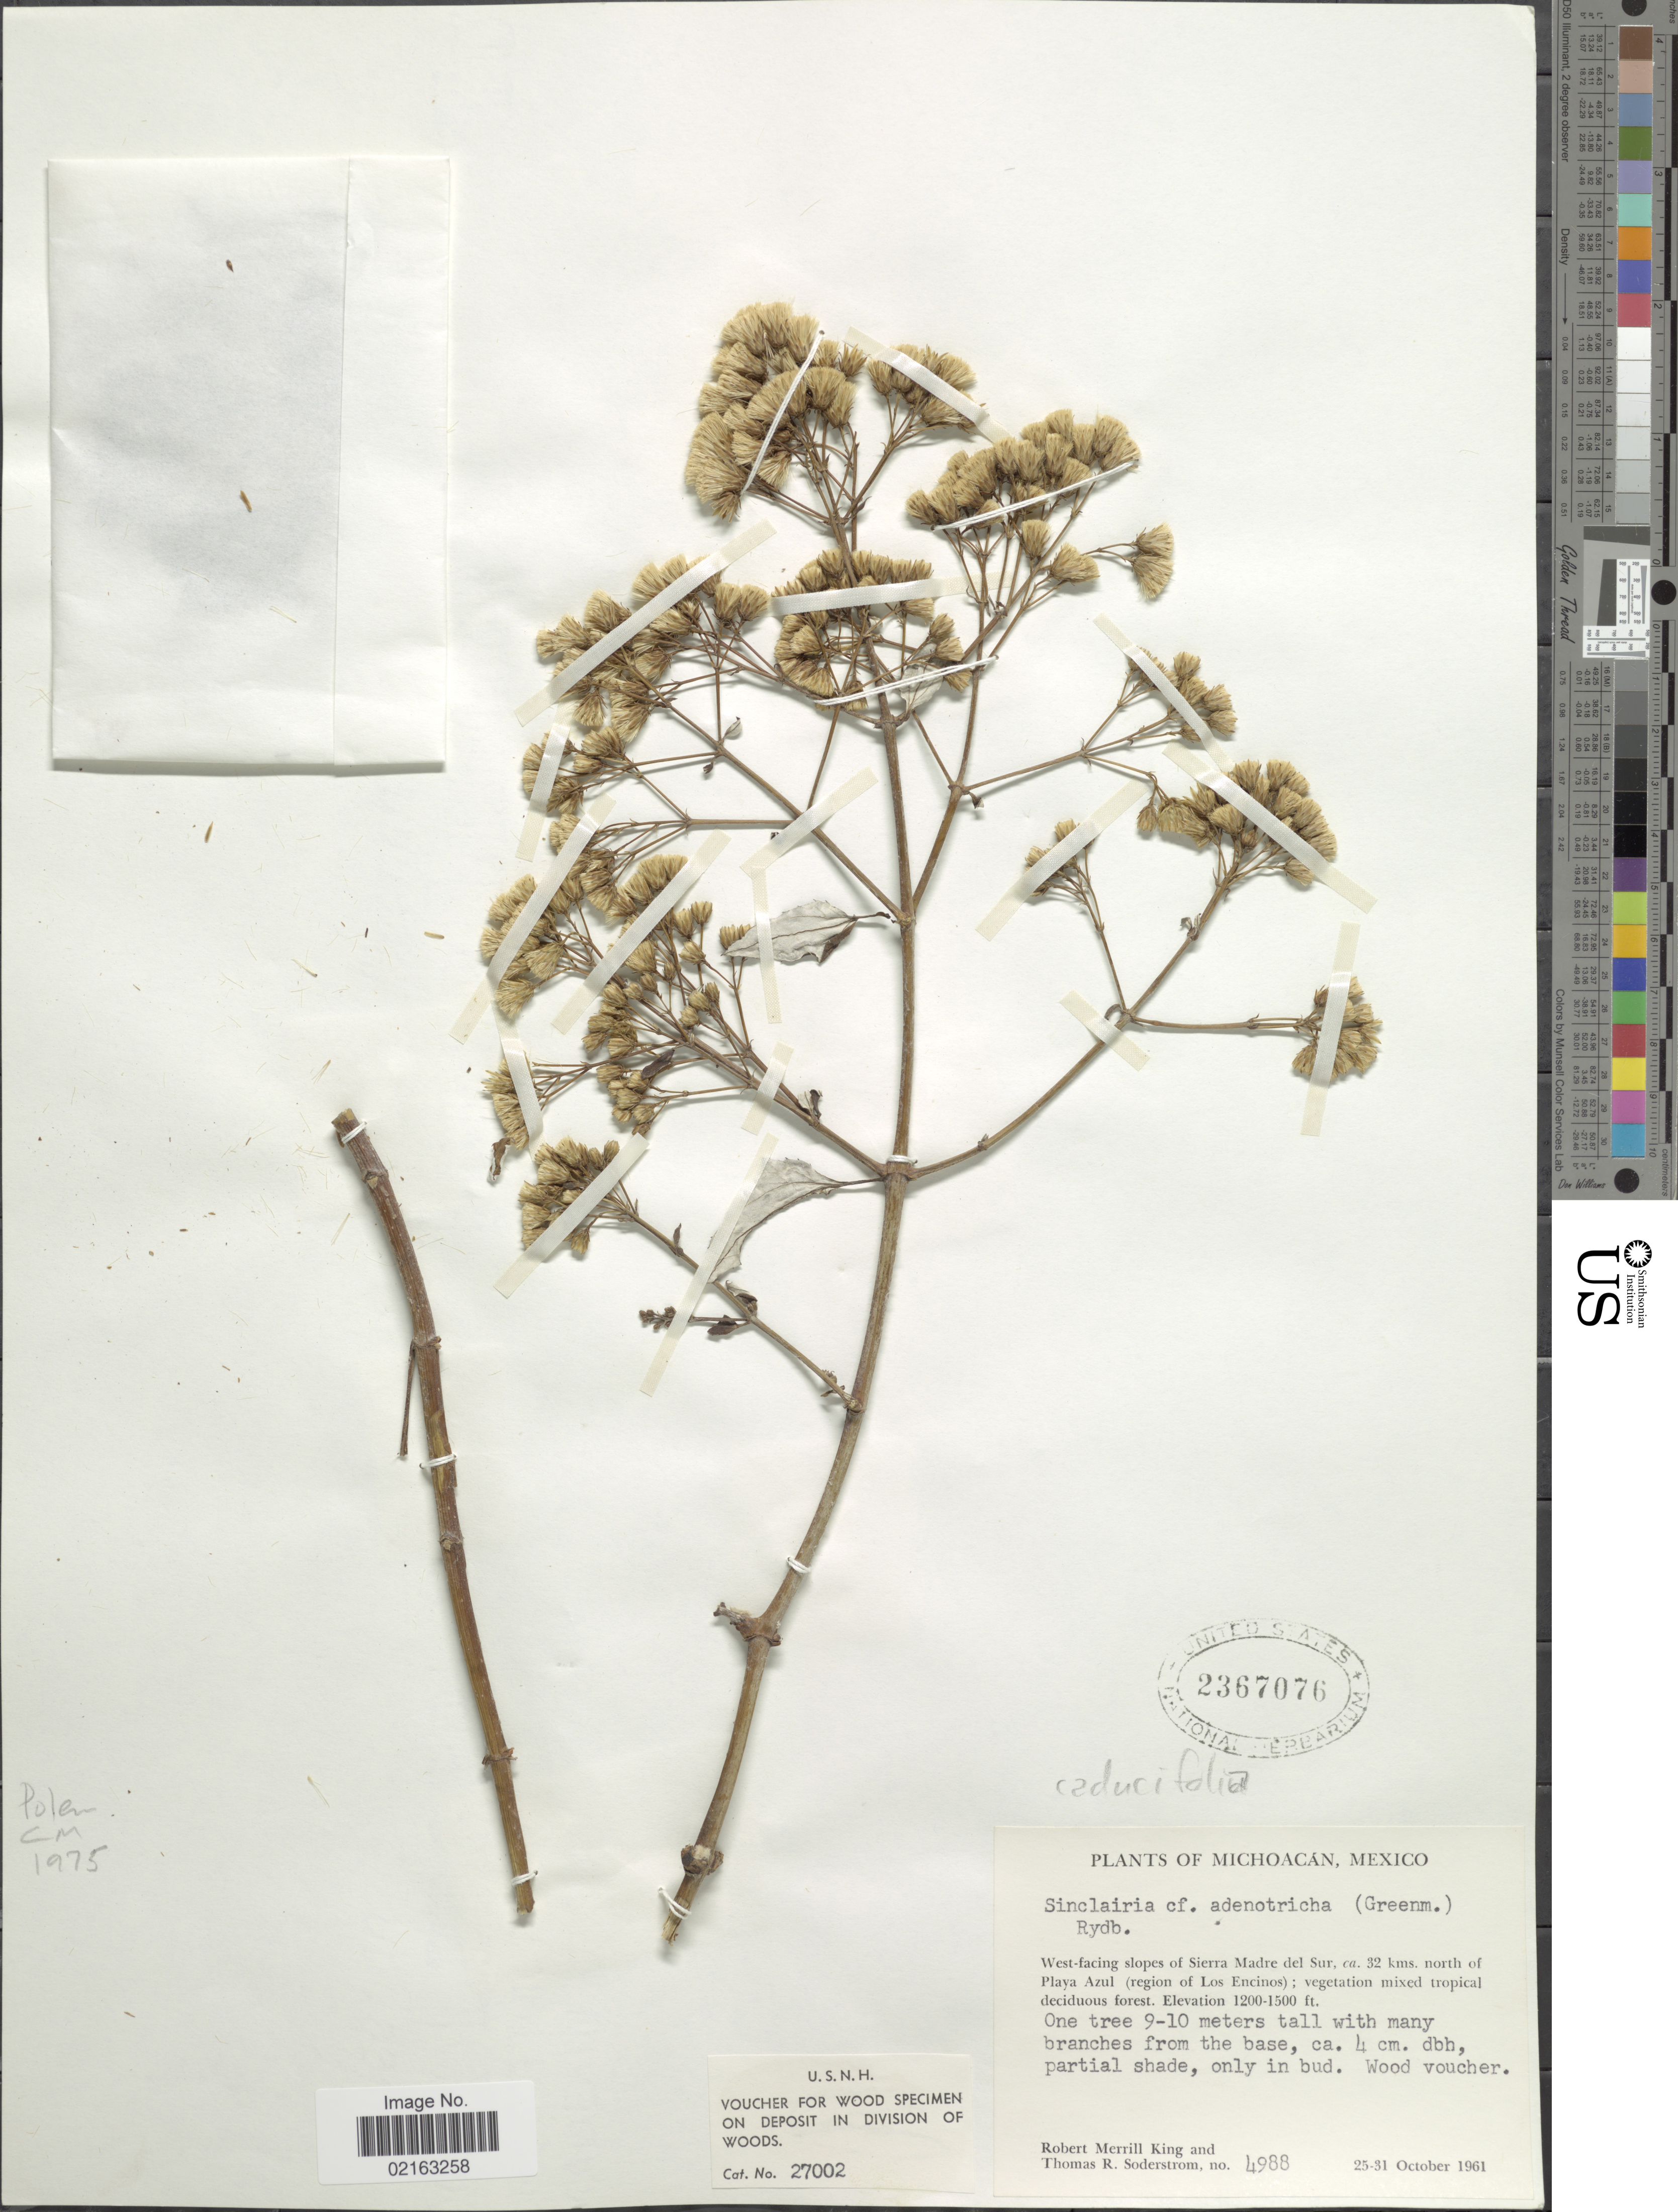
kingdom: Plantae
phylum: Tracheophyta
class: Magnoliopsida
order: Asterales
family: Asteraceae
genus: Sinclairia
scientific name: Sinclairia caducifolia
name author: (B.L. Rob. & Bartlett) Rydb.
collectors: R. M. King & T. R. Soderstrom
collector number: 4988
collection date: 1961-10-25/1961-10-31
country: Mexico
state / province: Michoacán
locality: West-facing slopes of Sierra Madre del Sur, ca. 32 kms. north of Playa Azul (region of Los Encinos)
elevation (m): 366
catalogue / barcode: US 2367076